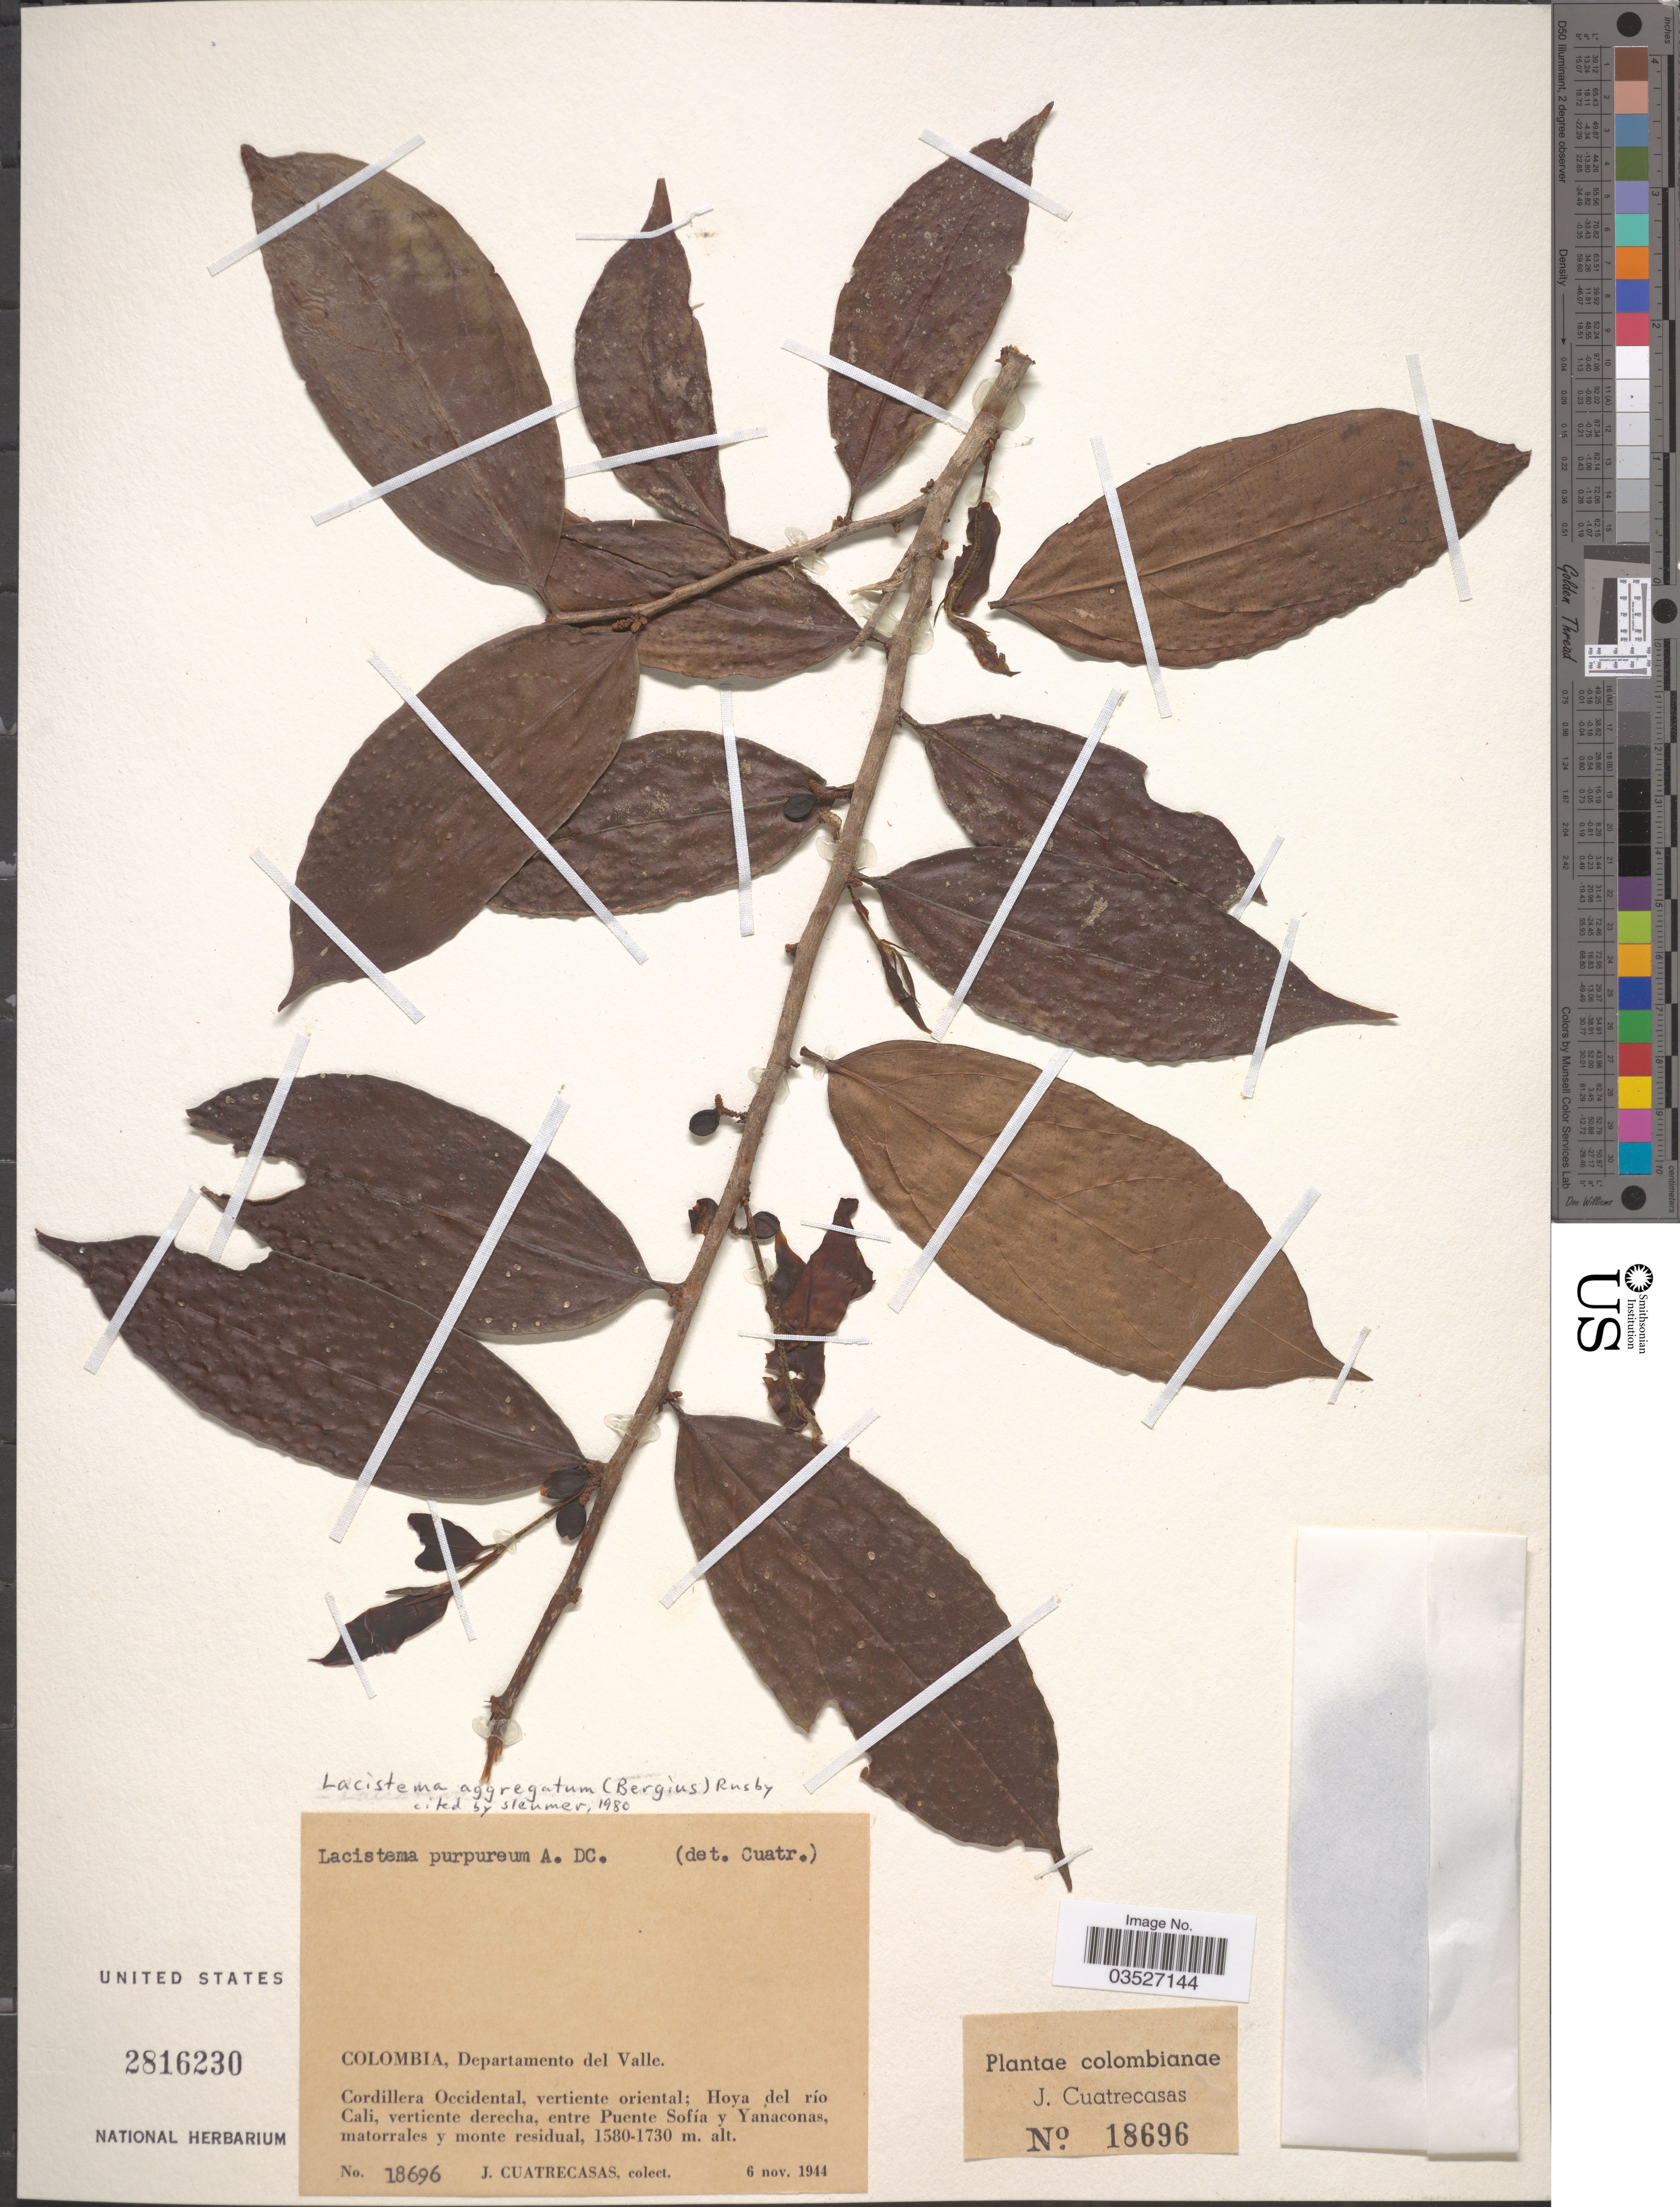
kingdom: Plantae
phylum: Tracheophyta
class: Magnoliopsida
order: Malpighiales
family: Lacistemataceae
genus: Lacistema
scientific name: Lacistema aggregatum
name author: (P.J. Bergius) Rusby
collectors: J. Cuatrecasas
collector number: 18696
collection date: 1944-11-06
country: Colombia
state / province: Valle del Cauca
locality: Departamento del Valle. Cordillera, Occidental, vertiente oriental; Hoya del río Cali, vertiente derecha, entre Puente Sofía y Yanaconas.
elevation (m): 1580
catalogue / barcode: US 2816230